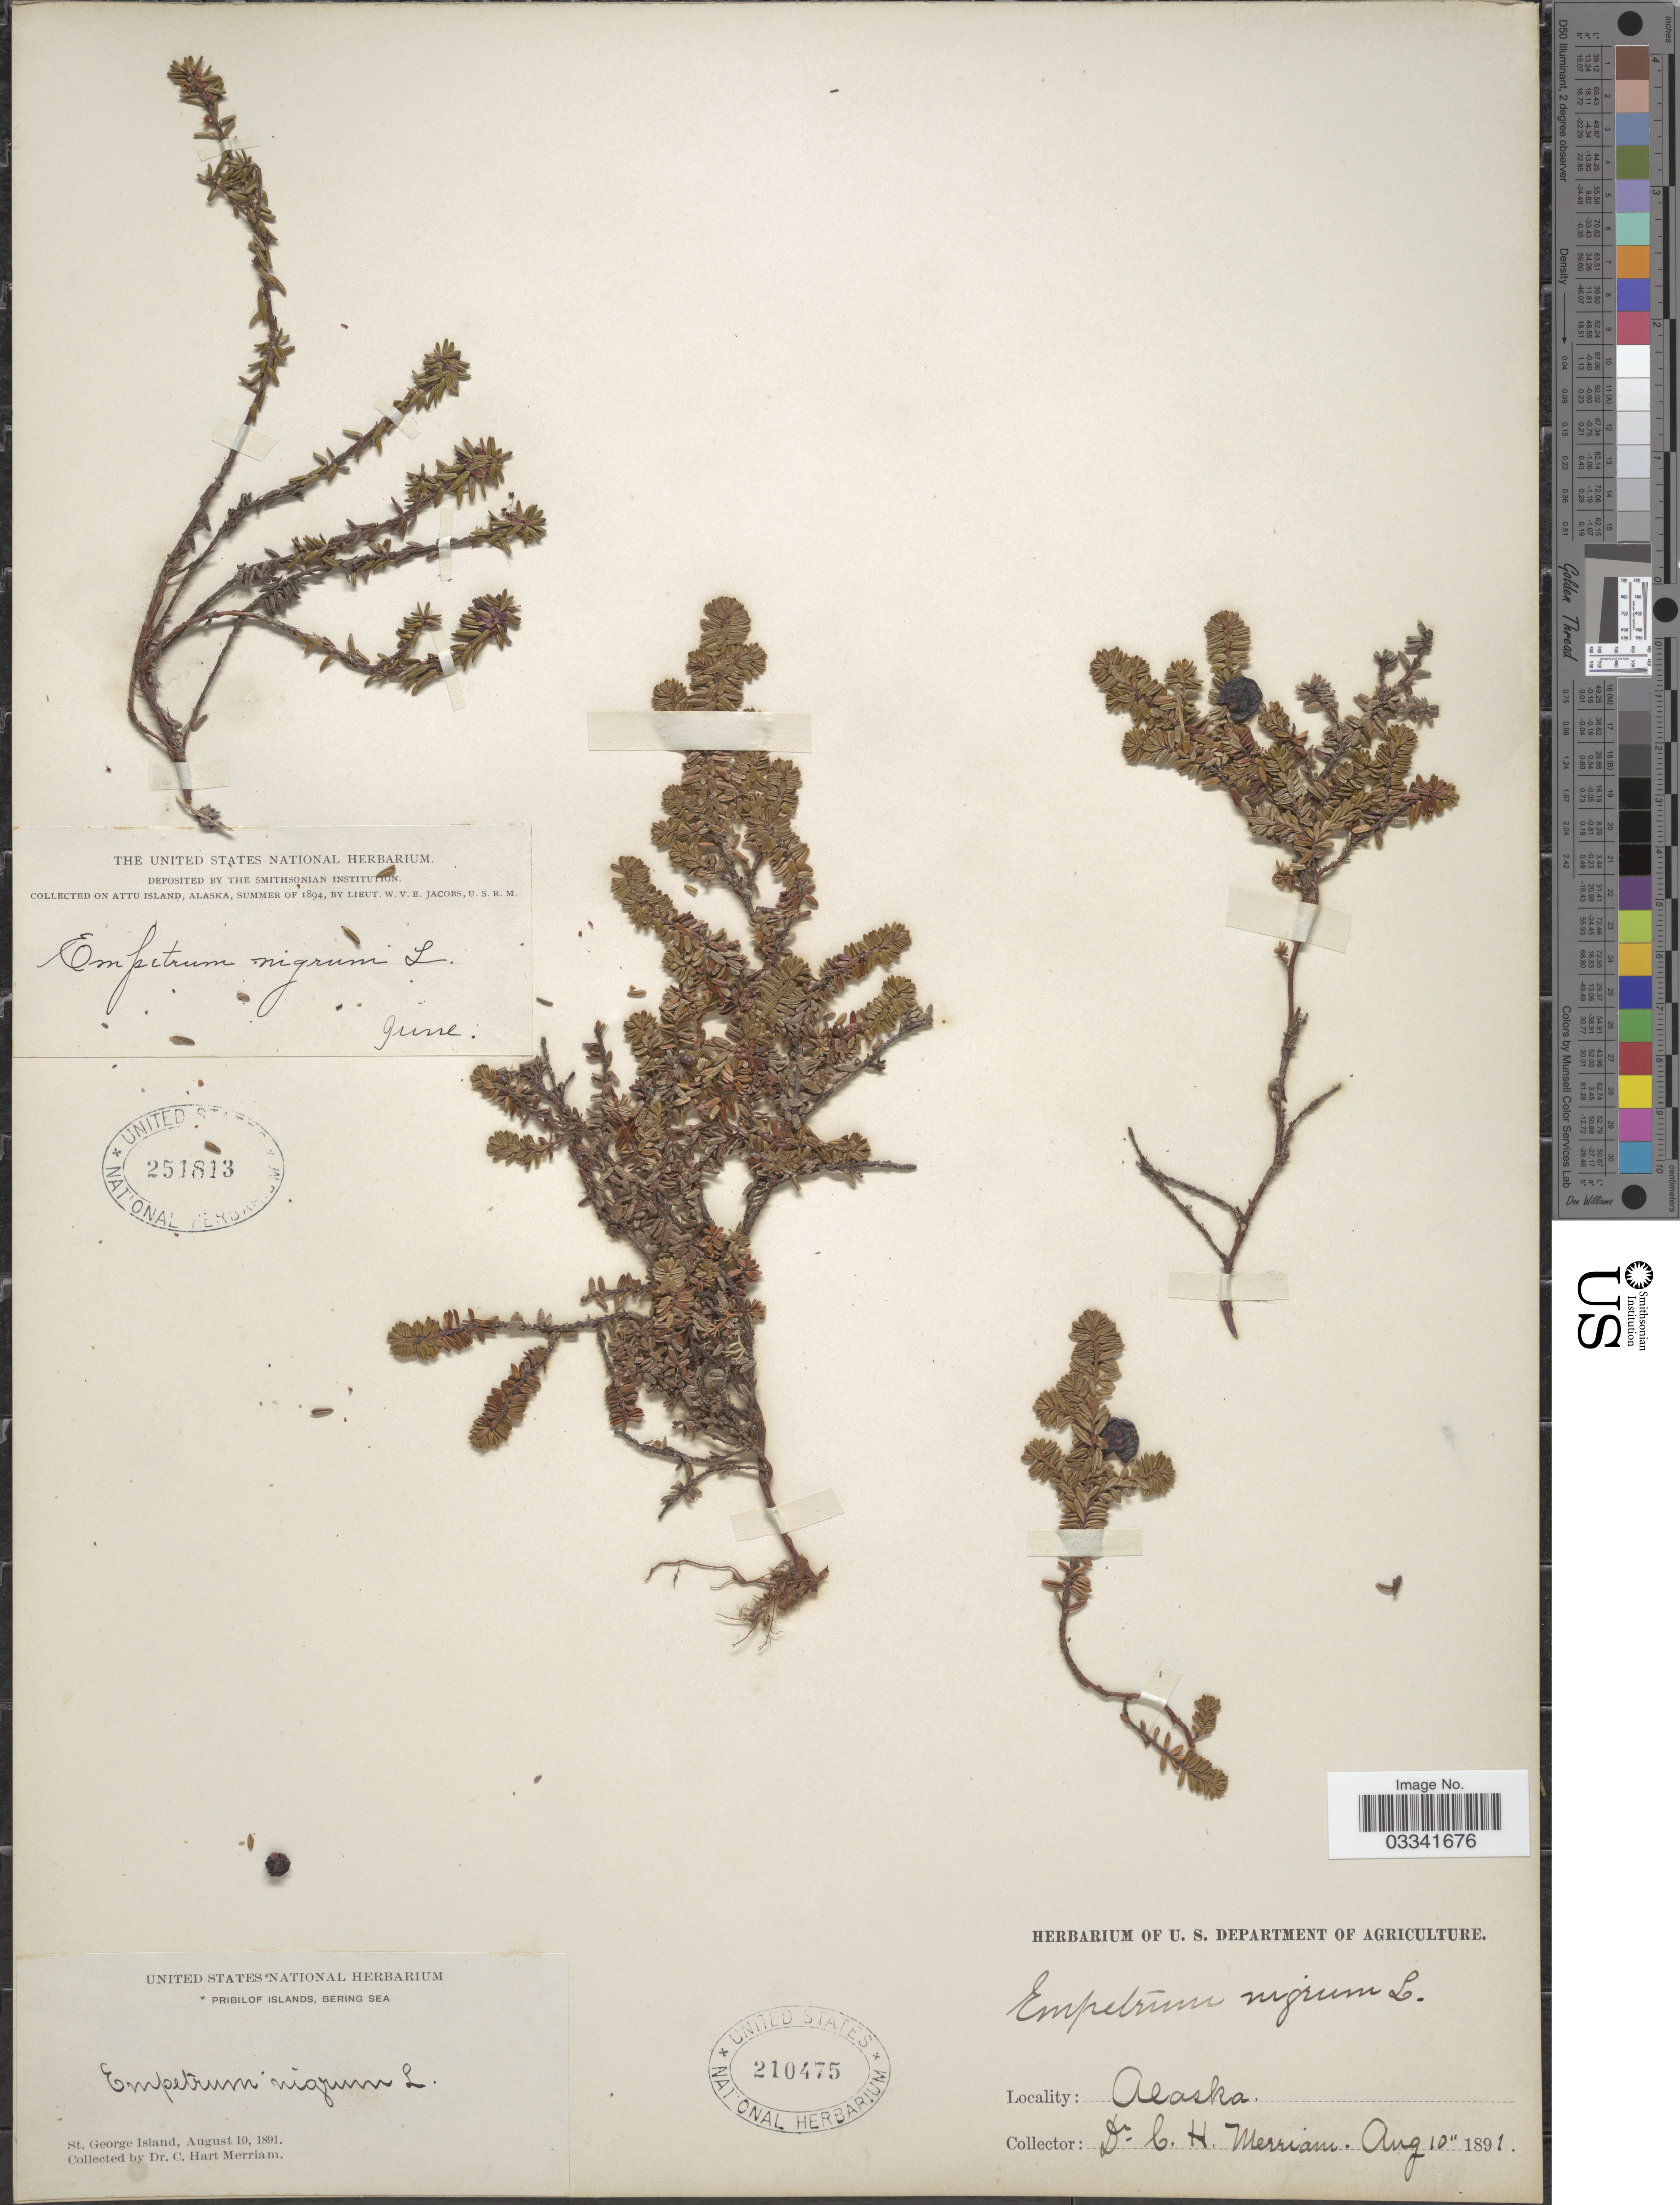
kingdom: Plantae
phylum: Tracheophyta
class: Magnoliopsida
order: Ericales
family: Ericaceae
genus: Empetrum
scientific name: Empetrum nigrum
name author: L.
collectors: C. Merriam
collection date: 1891-08-10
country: United States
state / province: Alaska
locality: Pribilof Islands, Bering Sea. St. George Island.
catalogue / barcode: US 210475